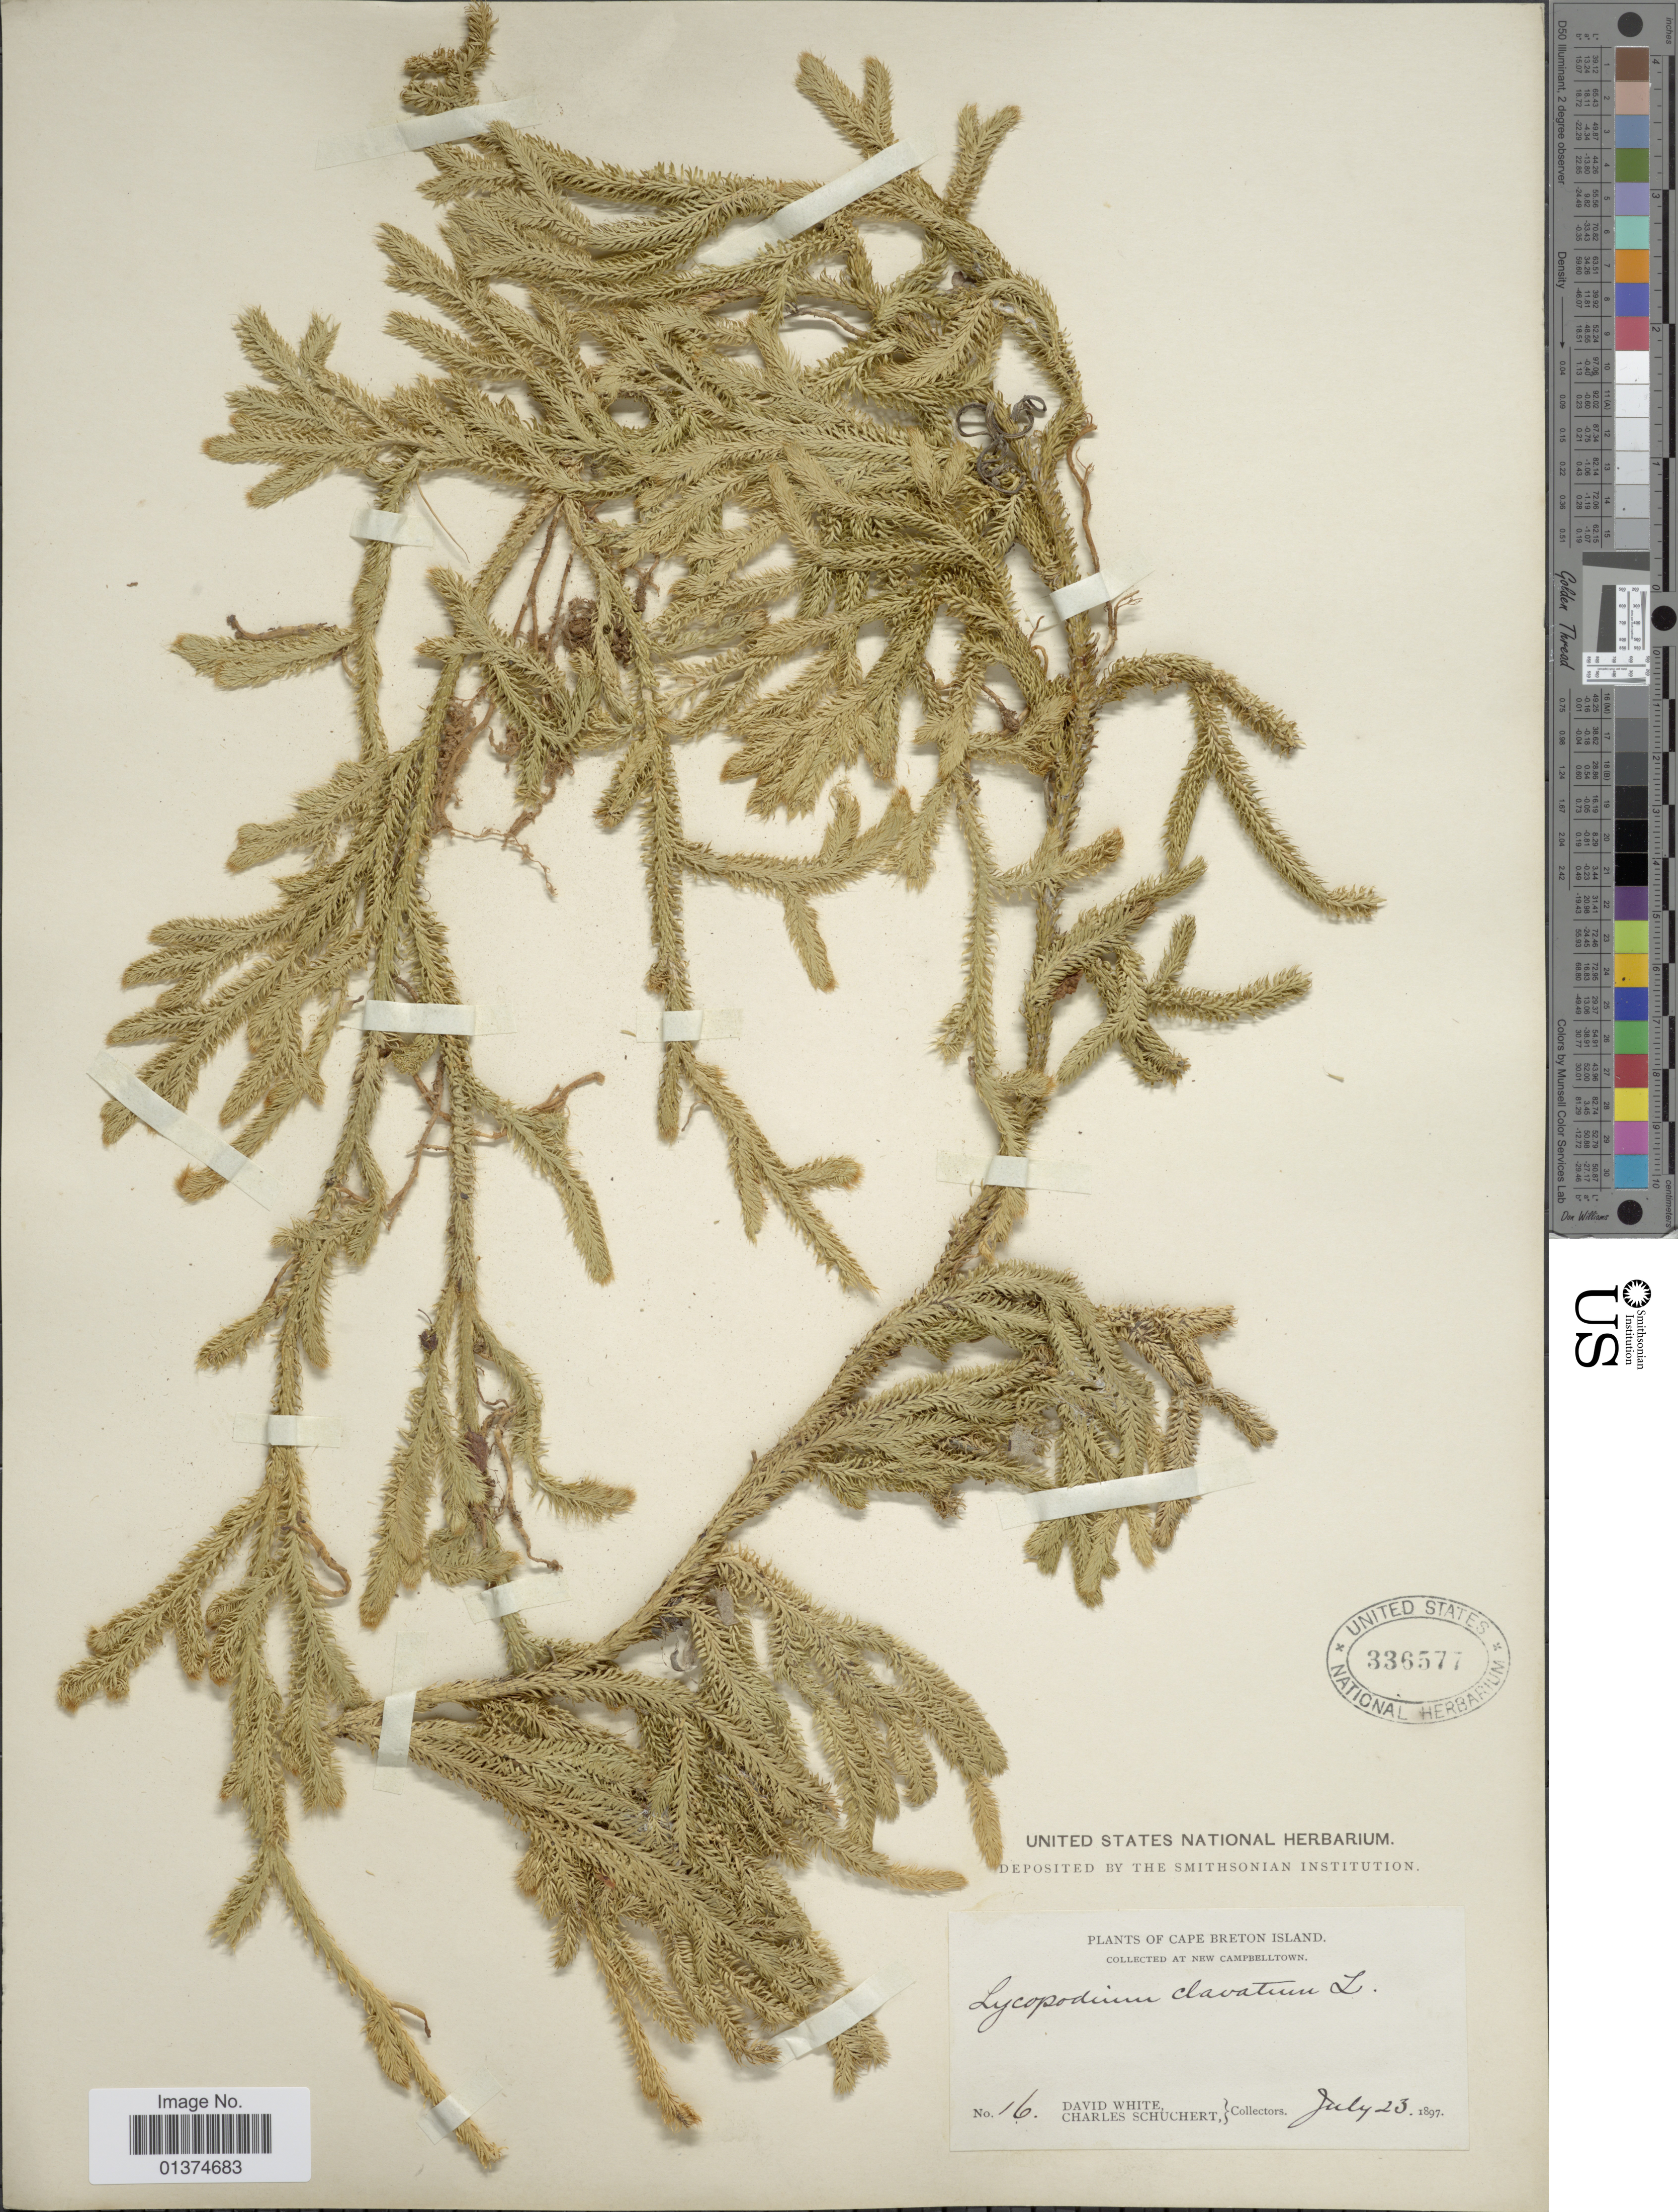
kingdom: Plantae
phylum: Tracheophyta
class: Lycopodiopsida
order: Lycopodiales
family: Lycopodiaceae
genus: Lycopodium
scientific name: Lycopodium clavatum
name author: L.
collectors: D. White & C. Schuchert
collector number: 16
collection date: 1897-07-23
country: Canada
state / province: Nova Scotia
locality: Cape Breton Island, New Campbelltown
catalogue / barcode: US 336577